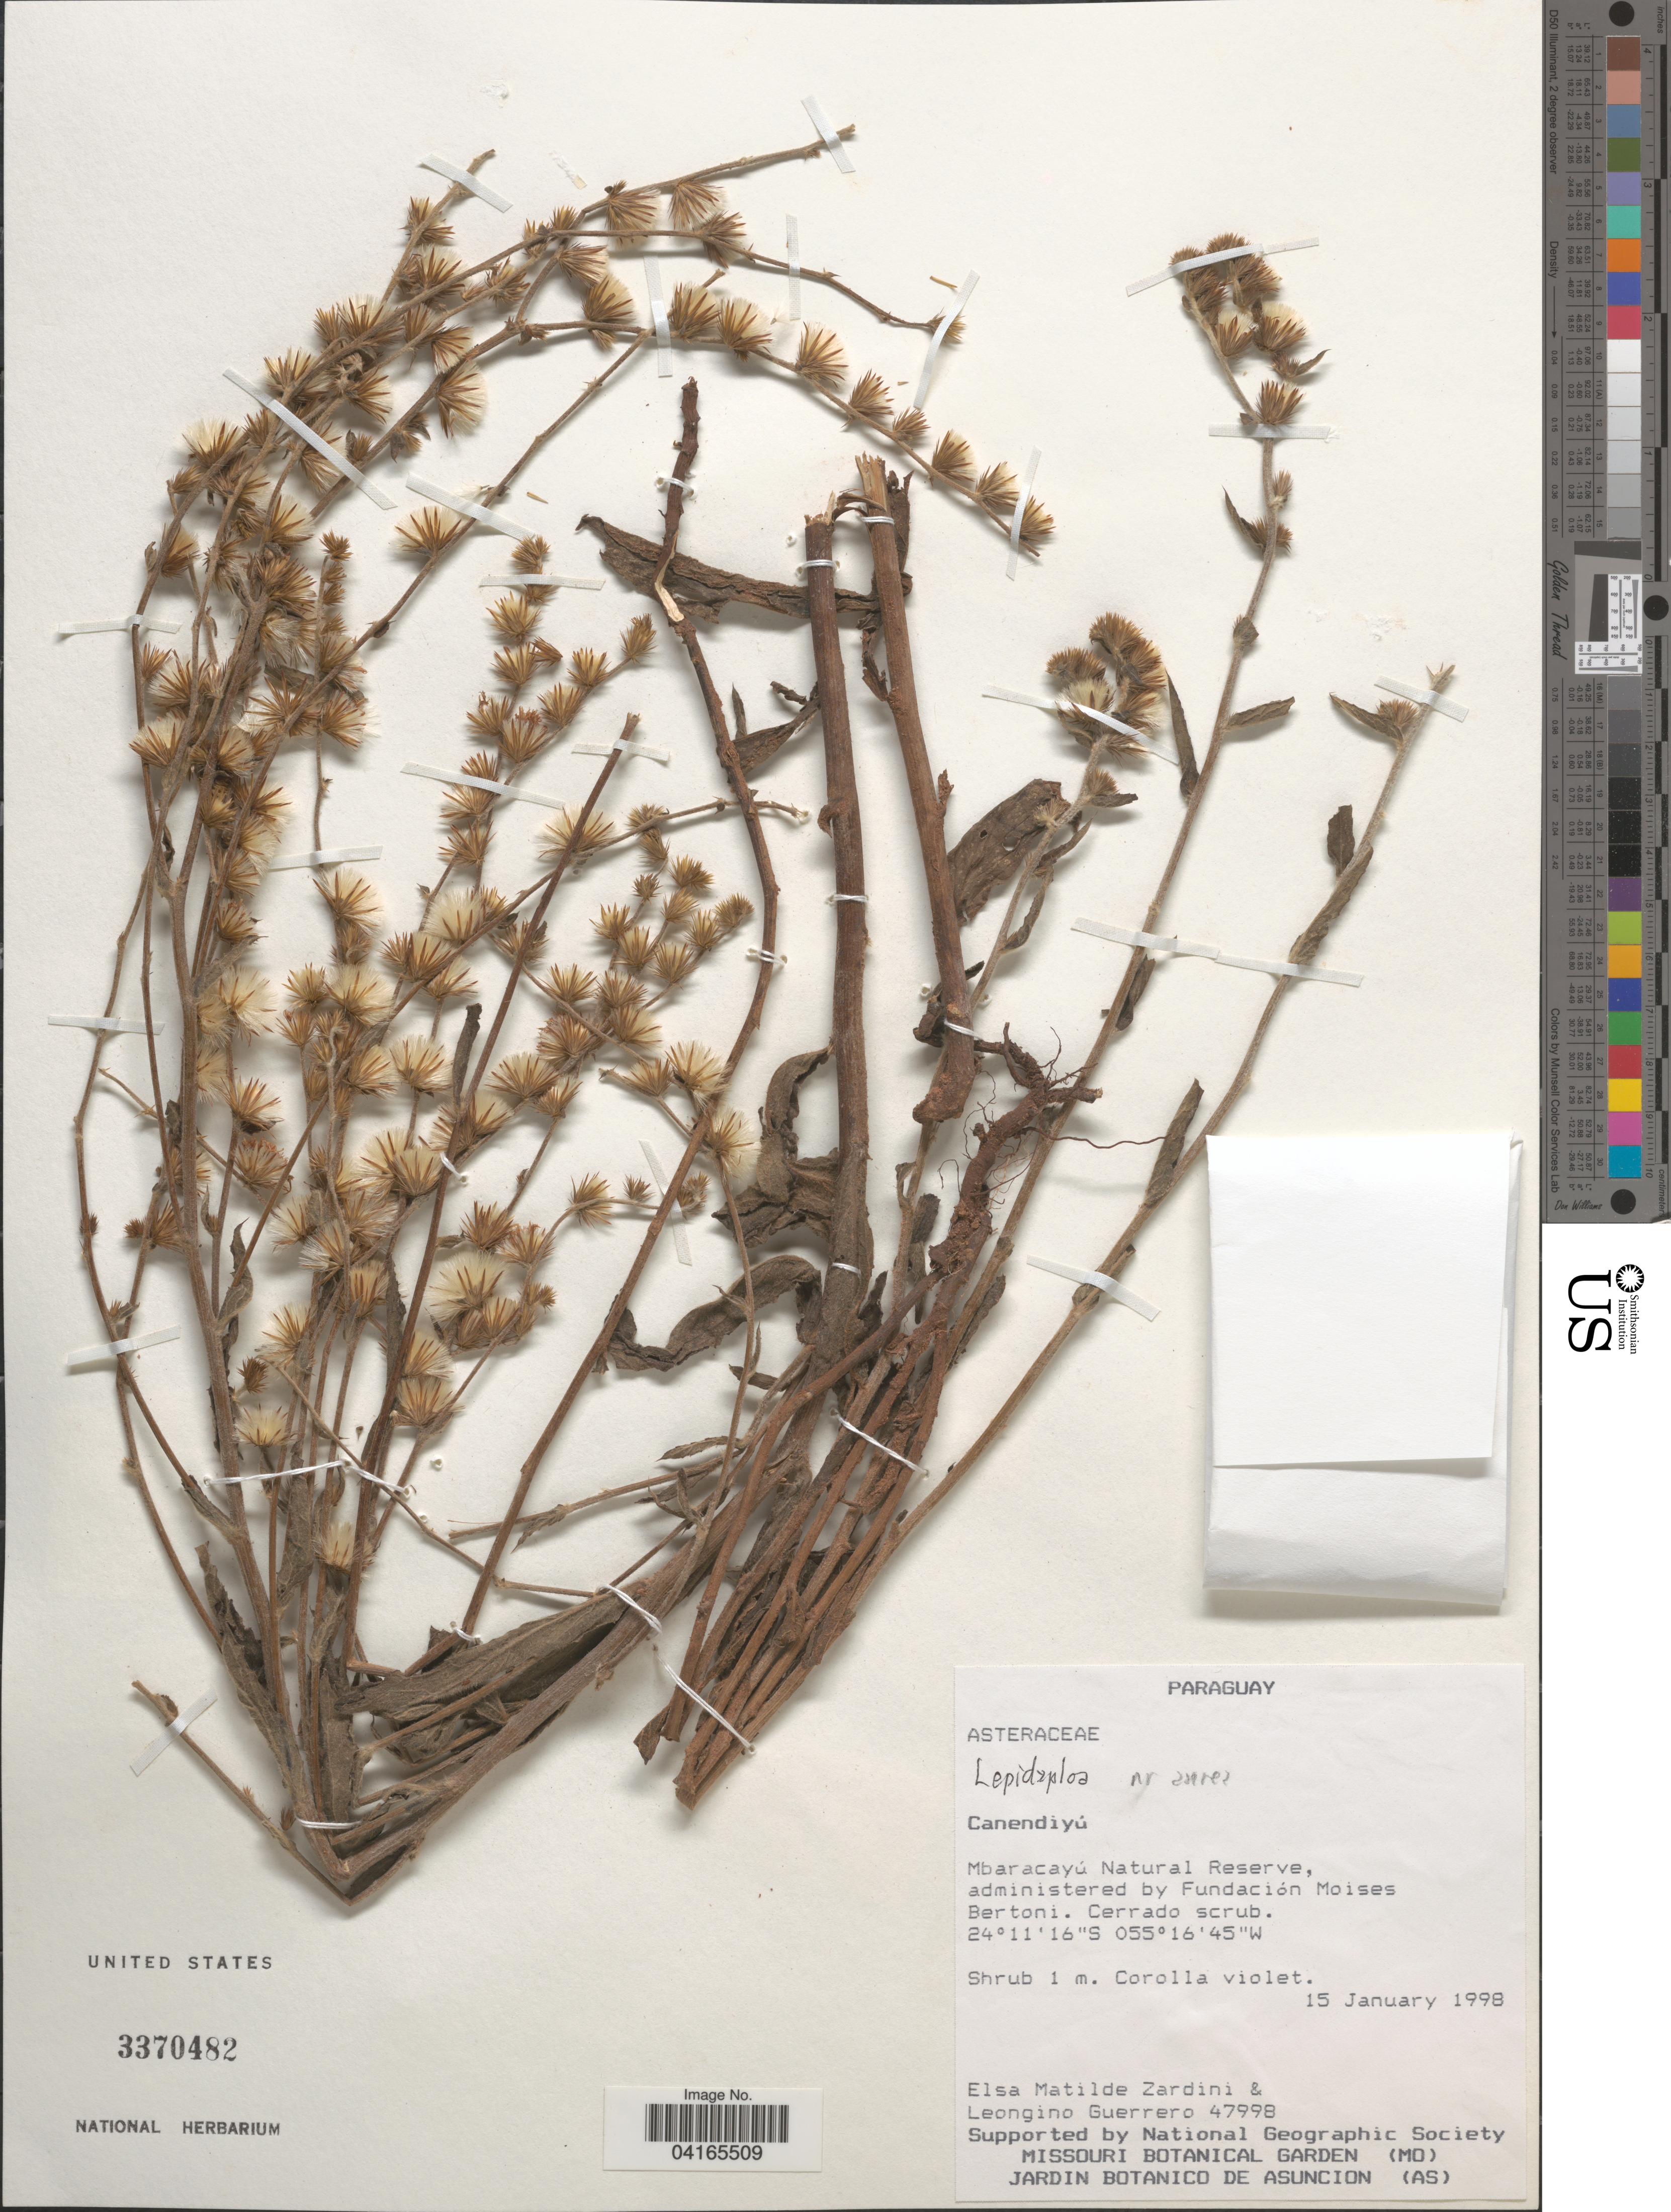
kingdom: Plantae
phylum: Tracheophyta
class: Magnoliopsida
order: Asterales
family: Asteraceae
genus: Lepidaploa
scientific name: Lepidaploa aurea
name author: (Mart. ex DC.) H. Rob.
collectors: E. M. Zardini & L. Guerrero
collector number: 47998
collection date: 1998-01-15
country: Paraguay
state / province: Canindeyu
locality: Canendeyú. Mbaracayú Natural Reserve, administered by Funcadión Moises Bertoni.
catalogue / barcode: US 3370482